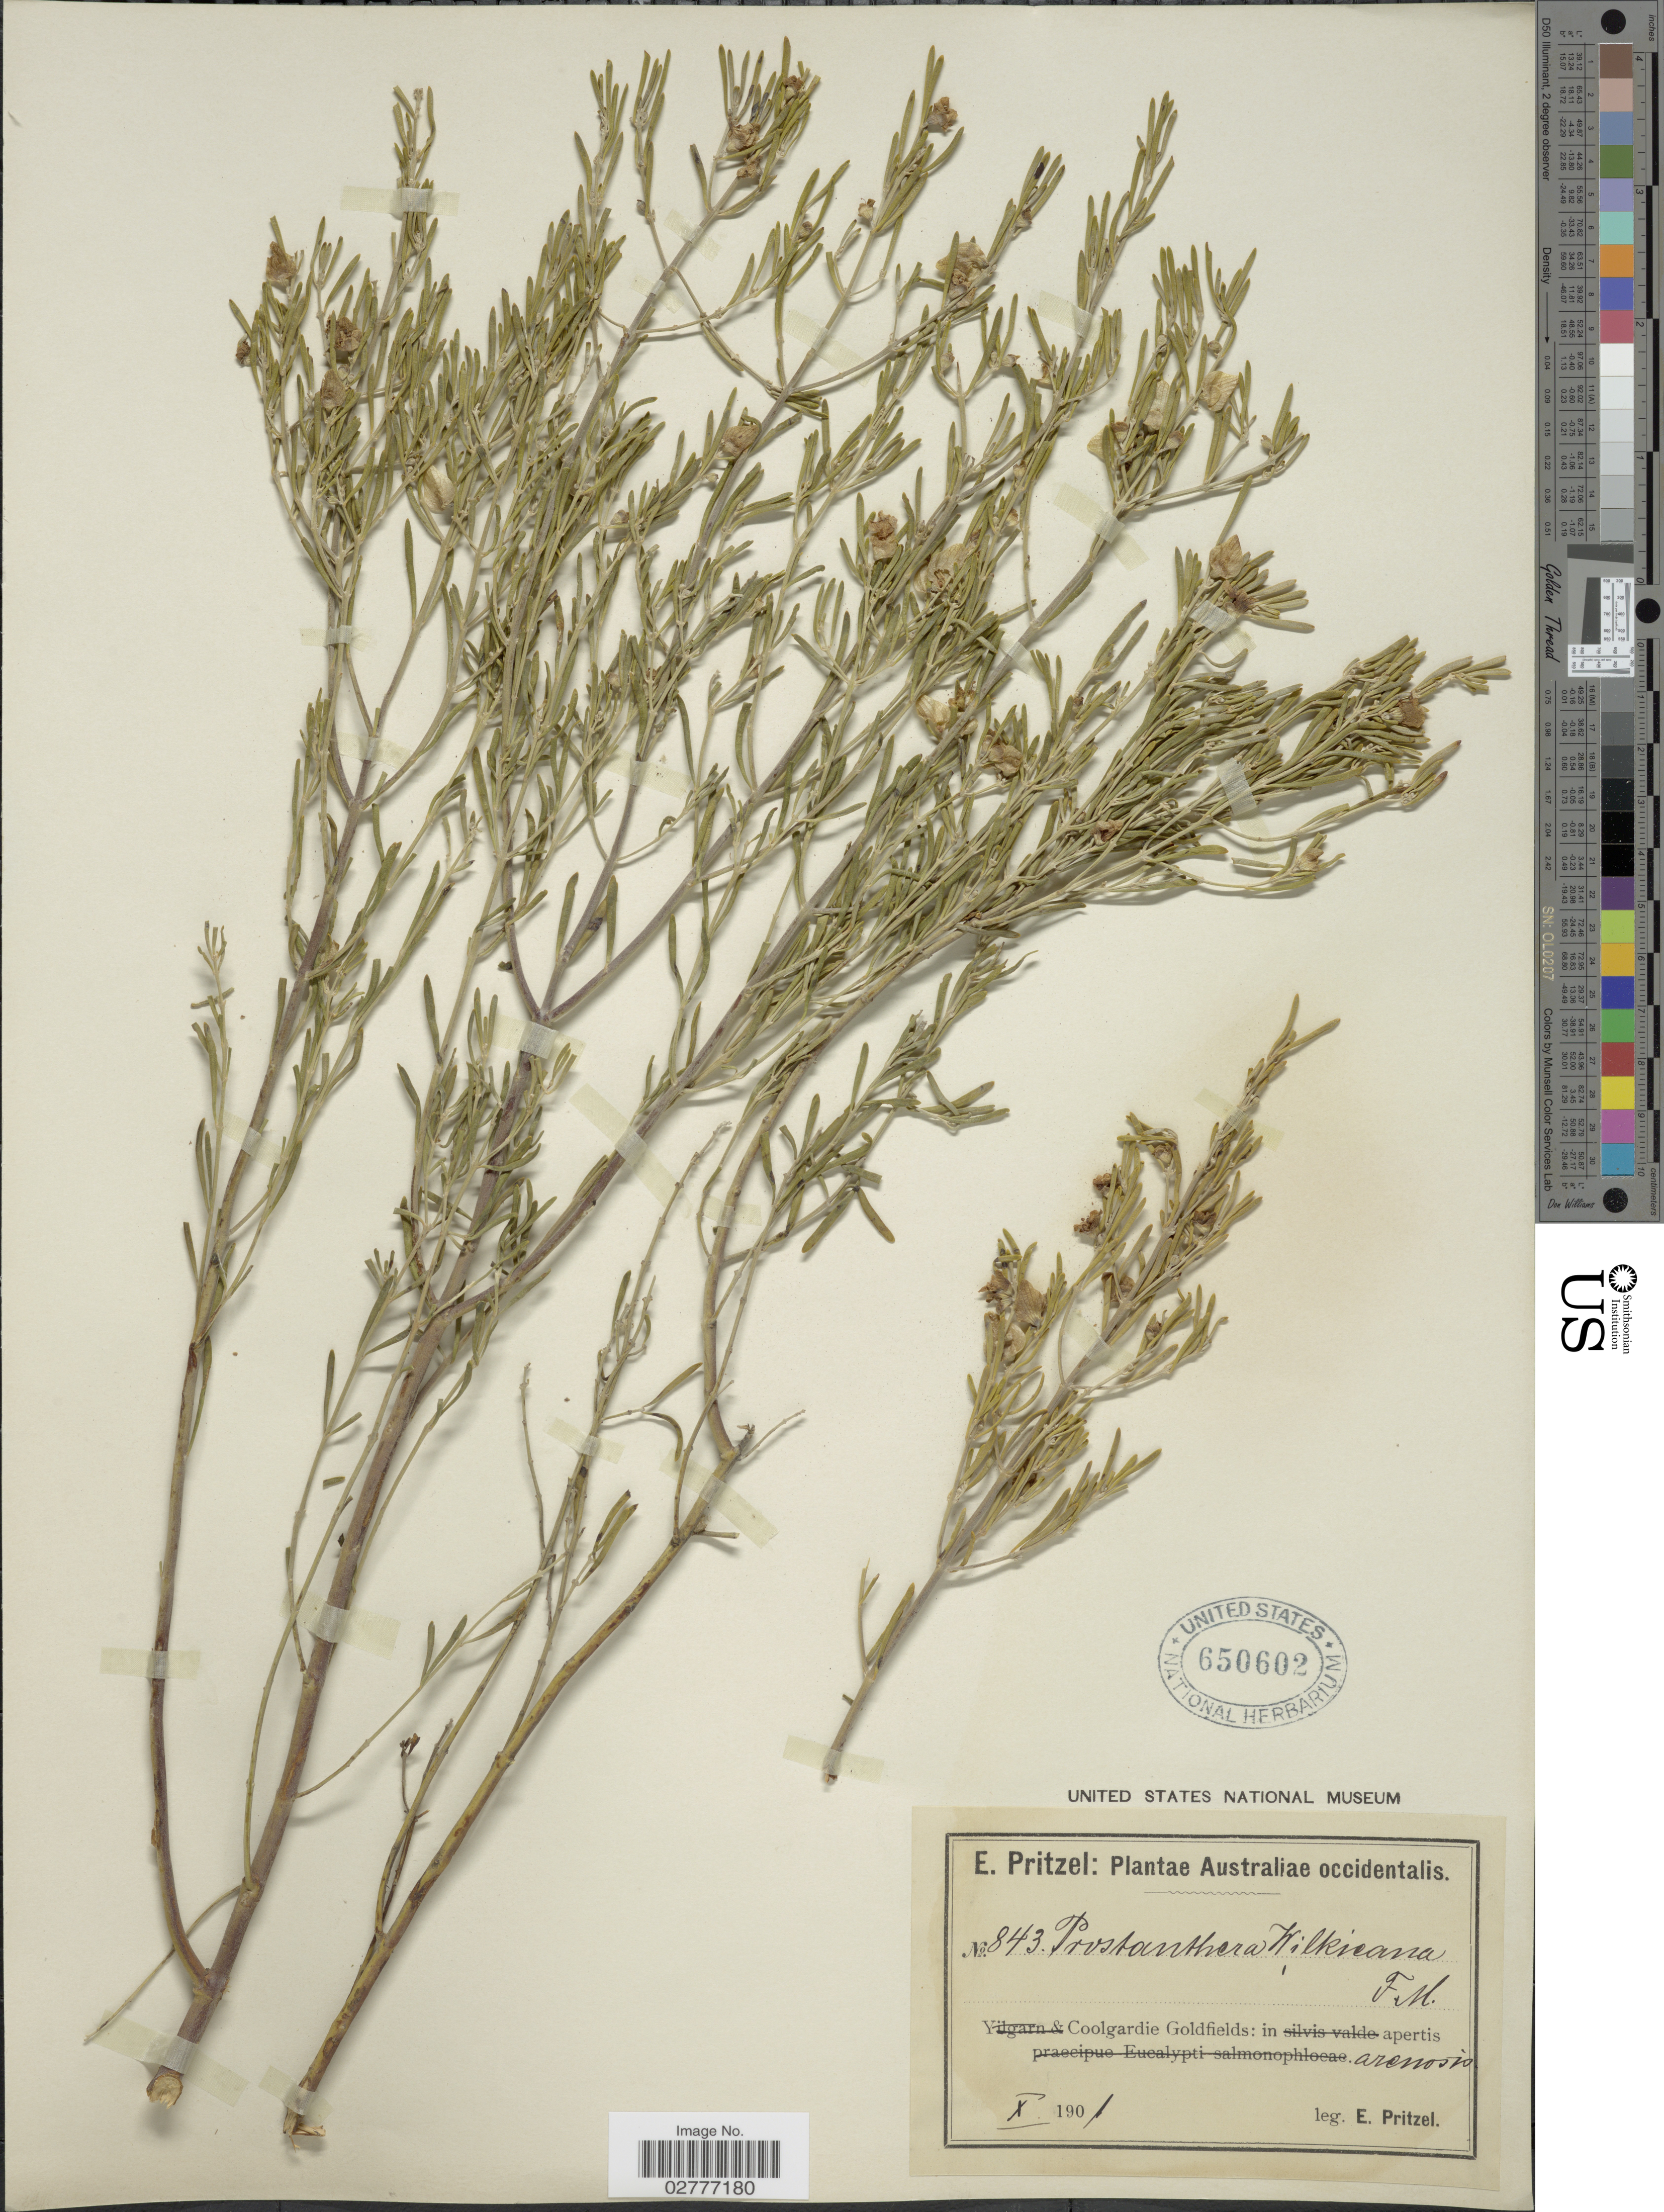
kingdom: Plantae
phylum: Tracheophyta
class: Magnoliopsida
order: Lamiales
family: Lamiaceae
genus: Prostanthera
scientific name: Prostanthera wilkieana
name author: F. Muell.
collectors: E. G. Pritzel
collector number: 843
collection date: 1901-10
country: Australia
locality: Australiae occidentalis. Coolgardie Goldfields: in apertis arenosis.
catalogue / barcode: US 650602